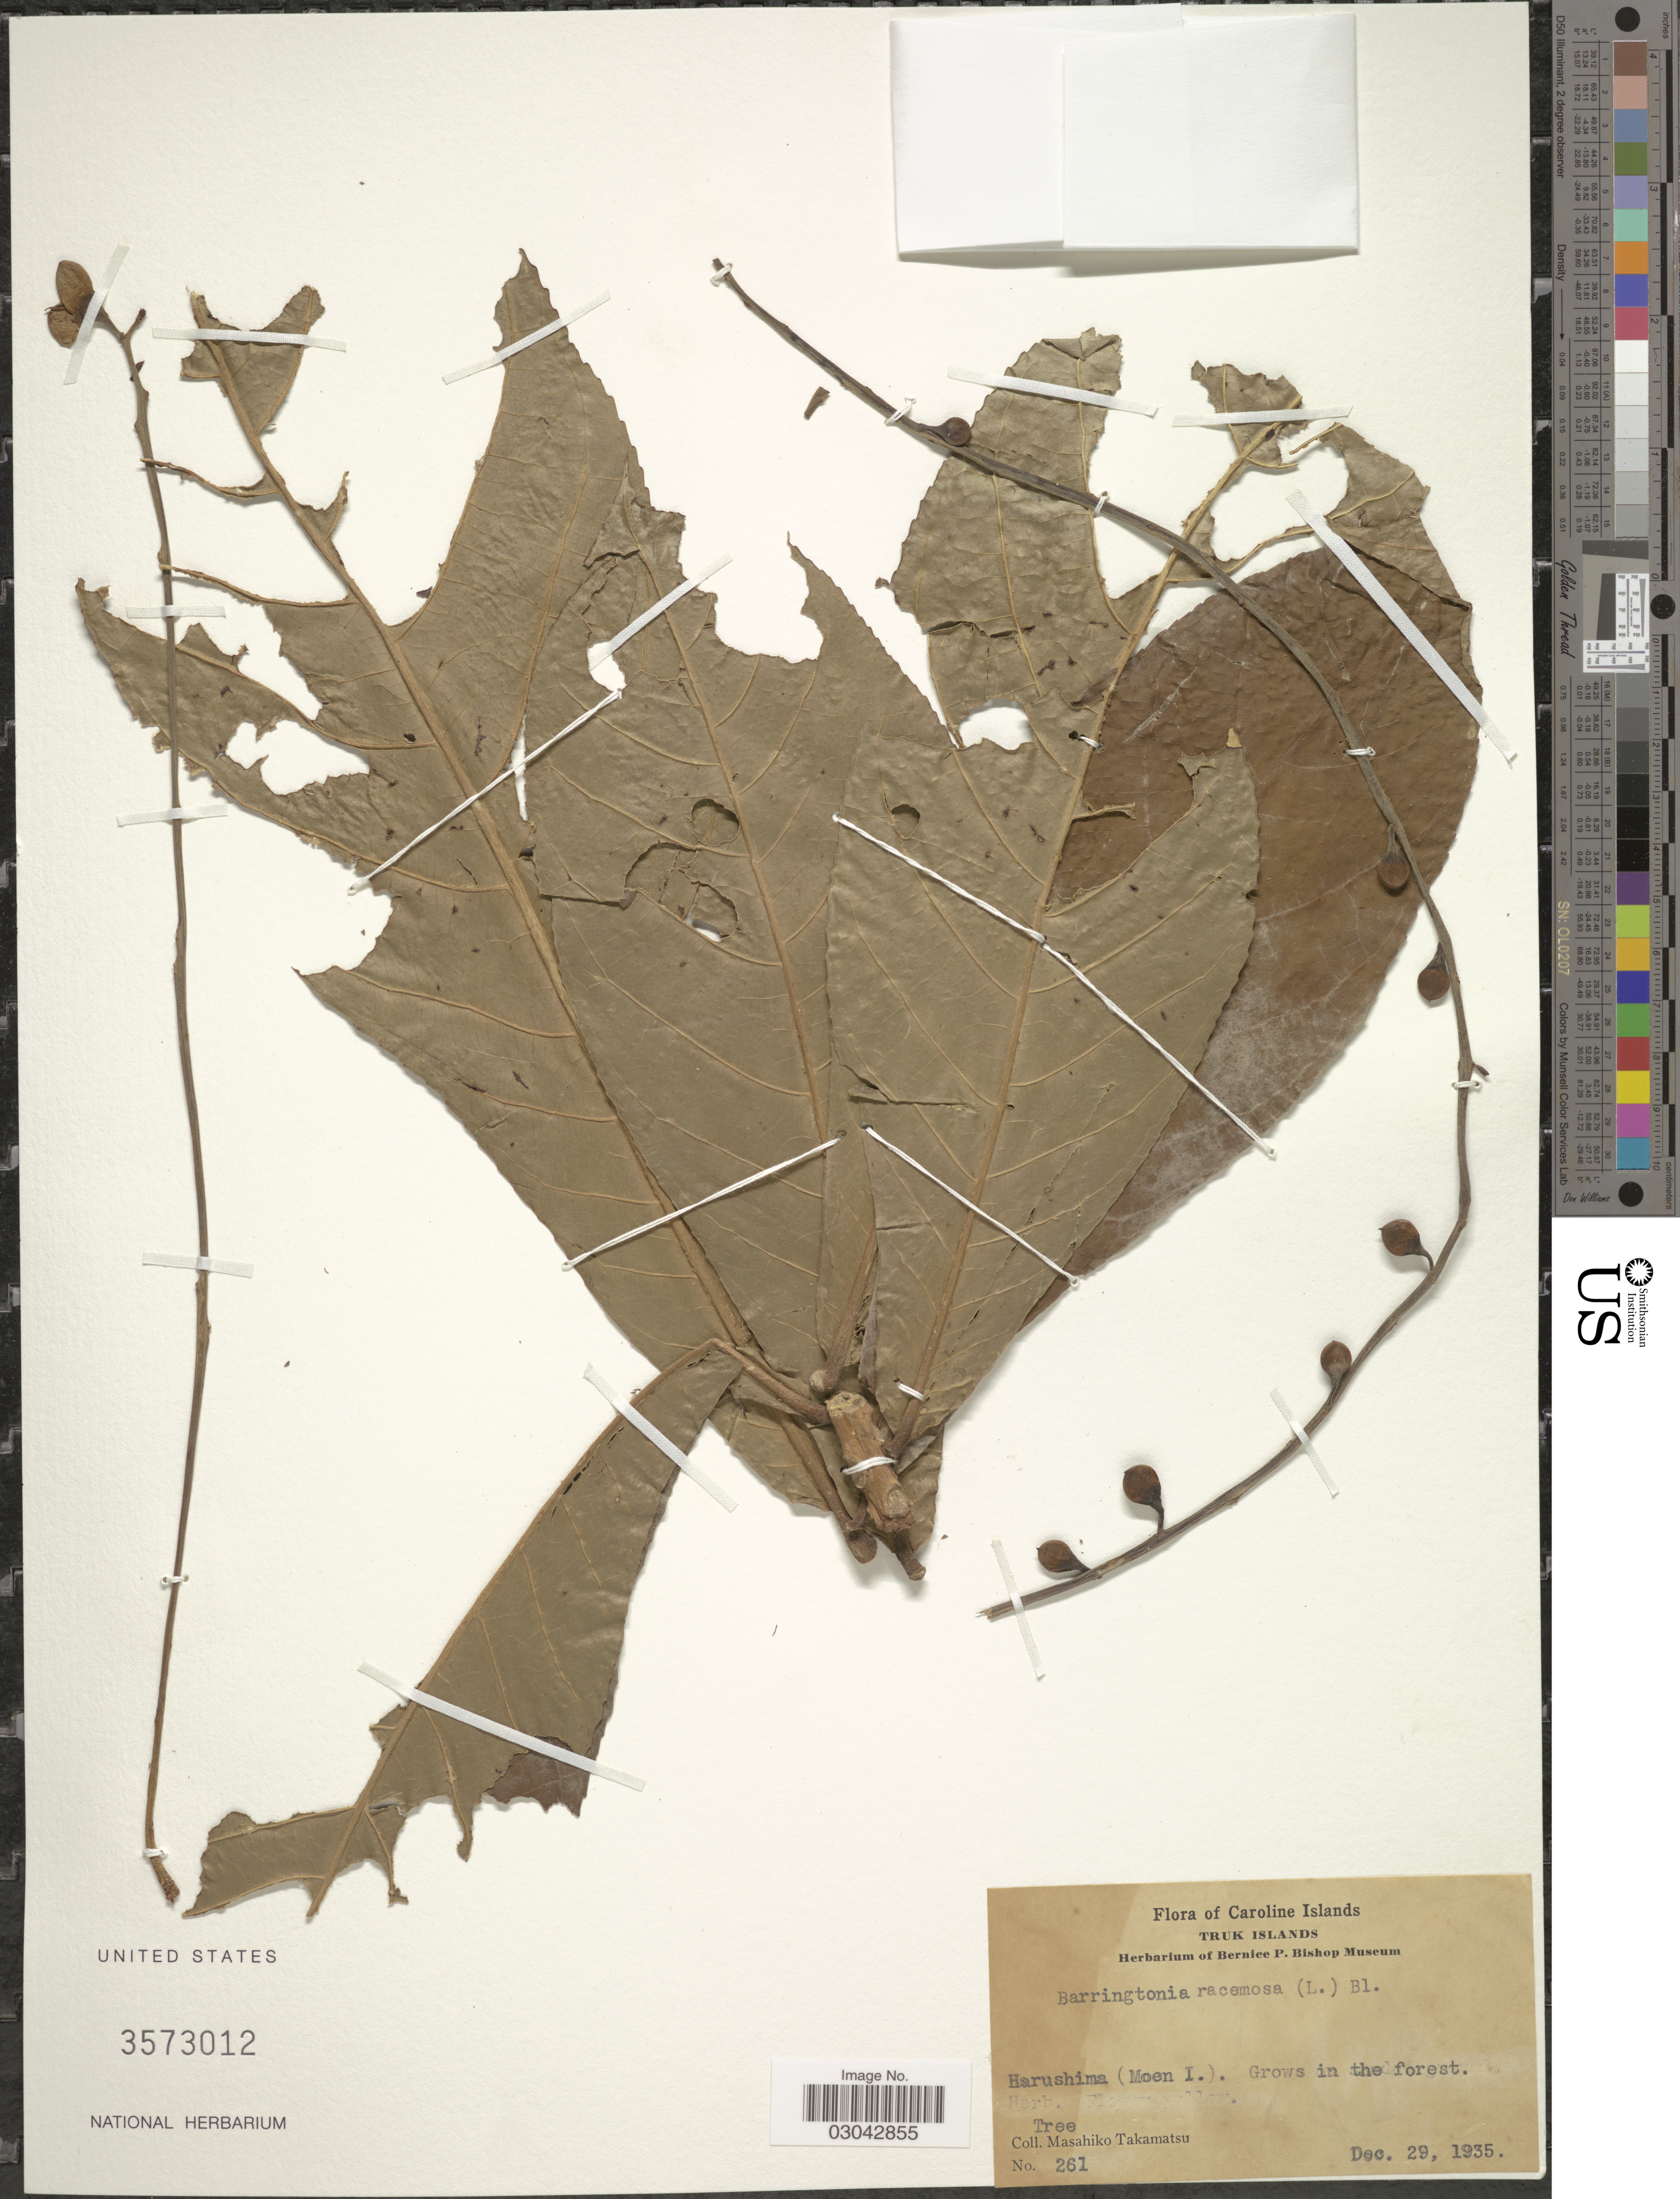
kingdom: Plantae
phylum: Tracheophyta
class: Magnoliopsida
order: Ericales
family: Lecythidaceae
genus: Barringtonia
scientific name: Barringtonia racemosa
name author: (L.) Spreng.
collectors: M. Takamatsu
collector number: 261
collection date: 1935-12-29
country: Micronesia, Federated States of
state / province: Truk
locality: Caroline Islands, Truk Islands. Harushima (Moen I.).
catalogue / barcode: US 3573012